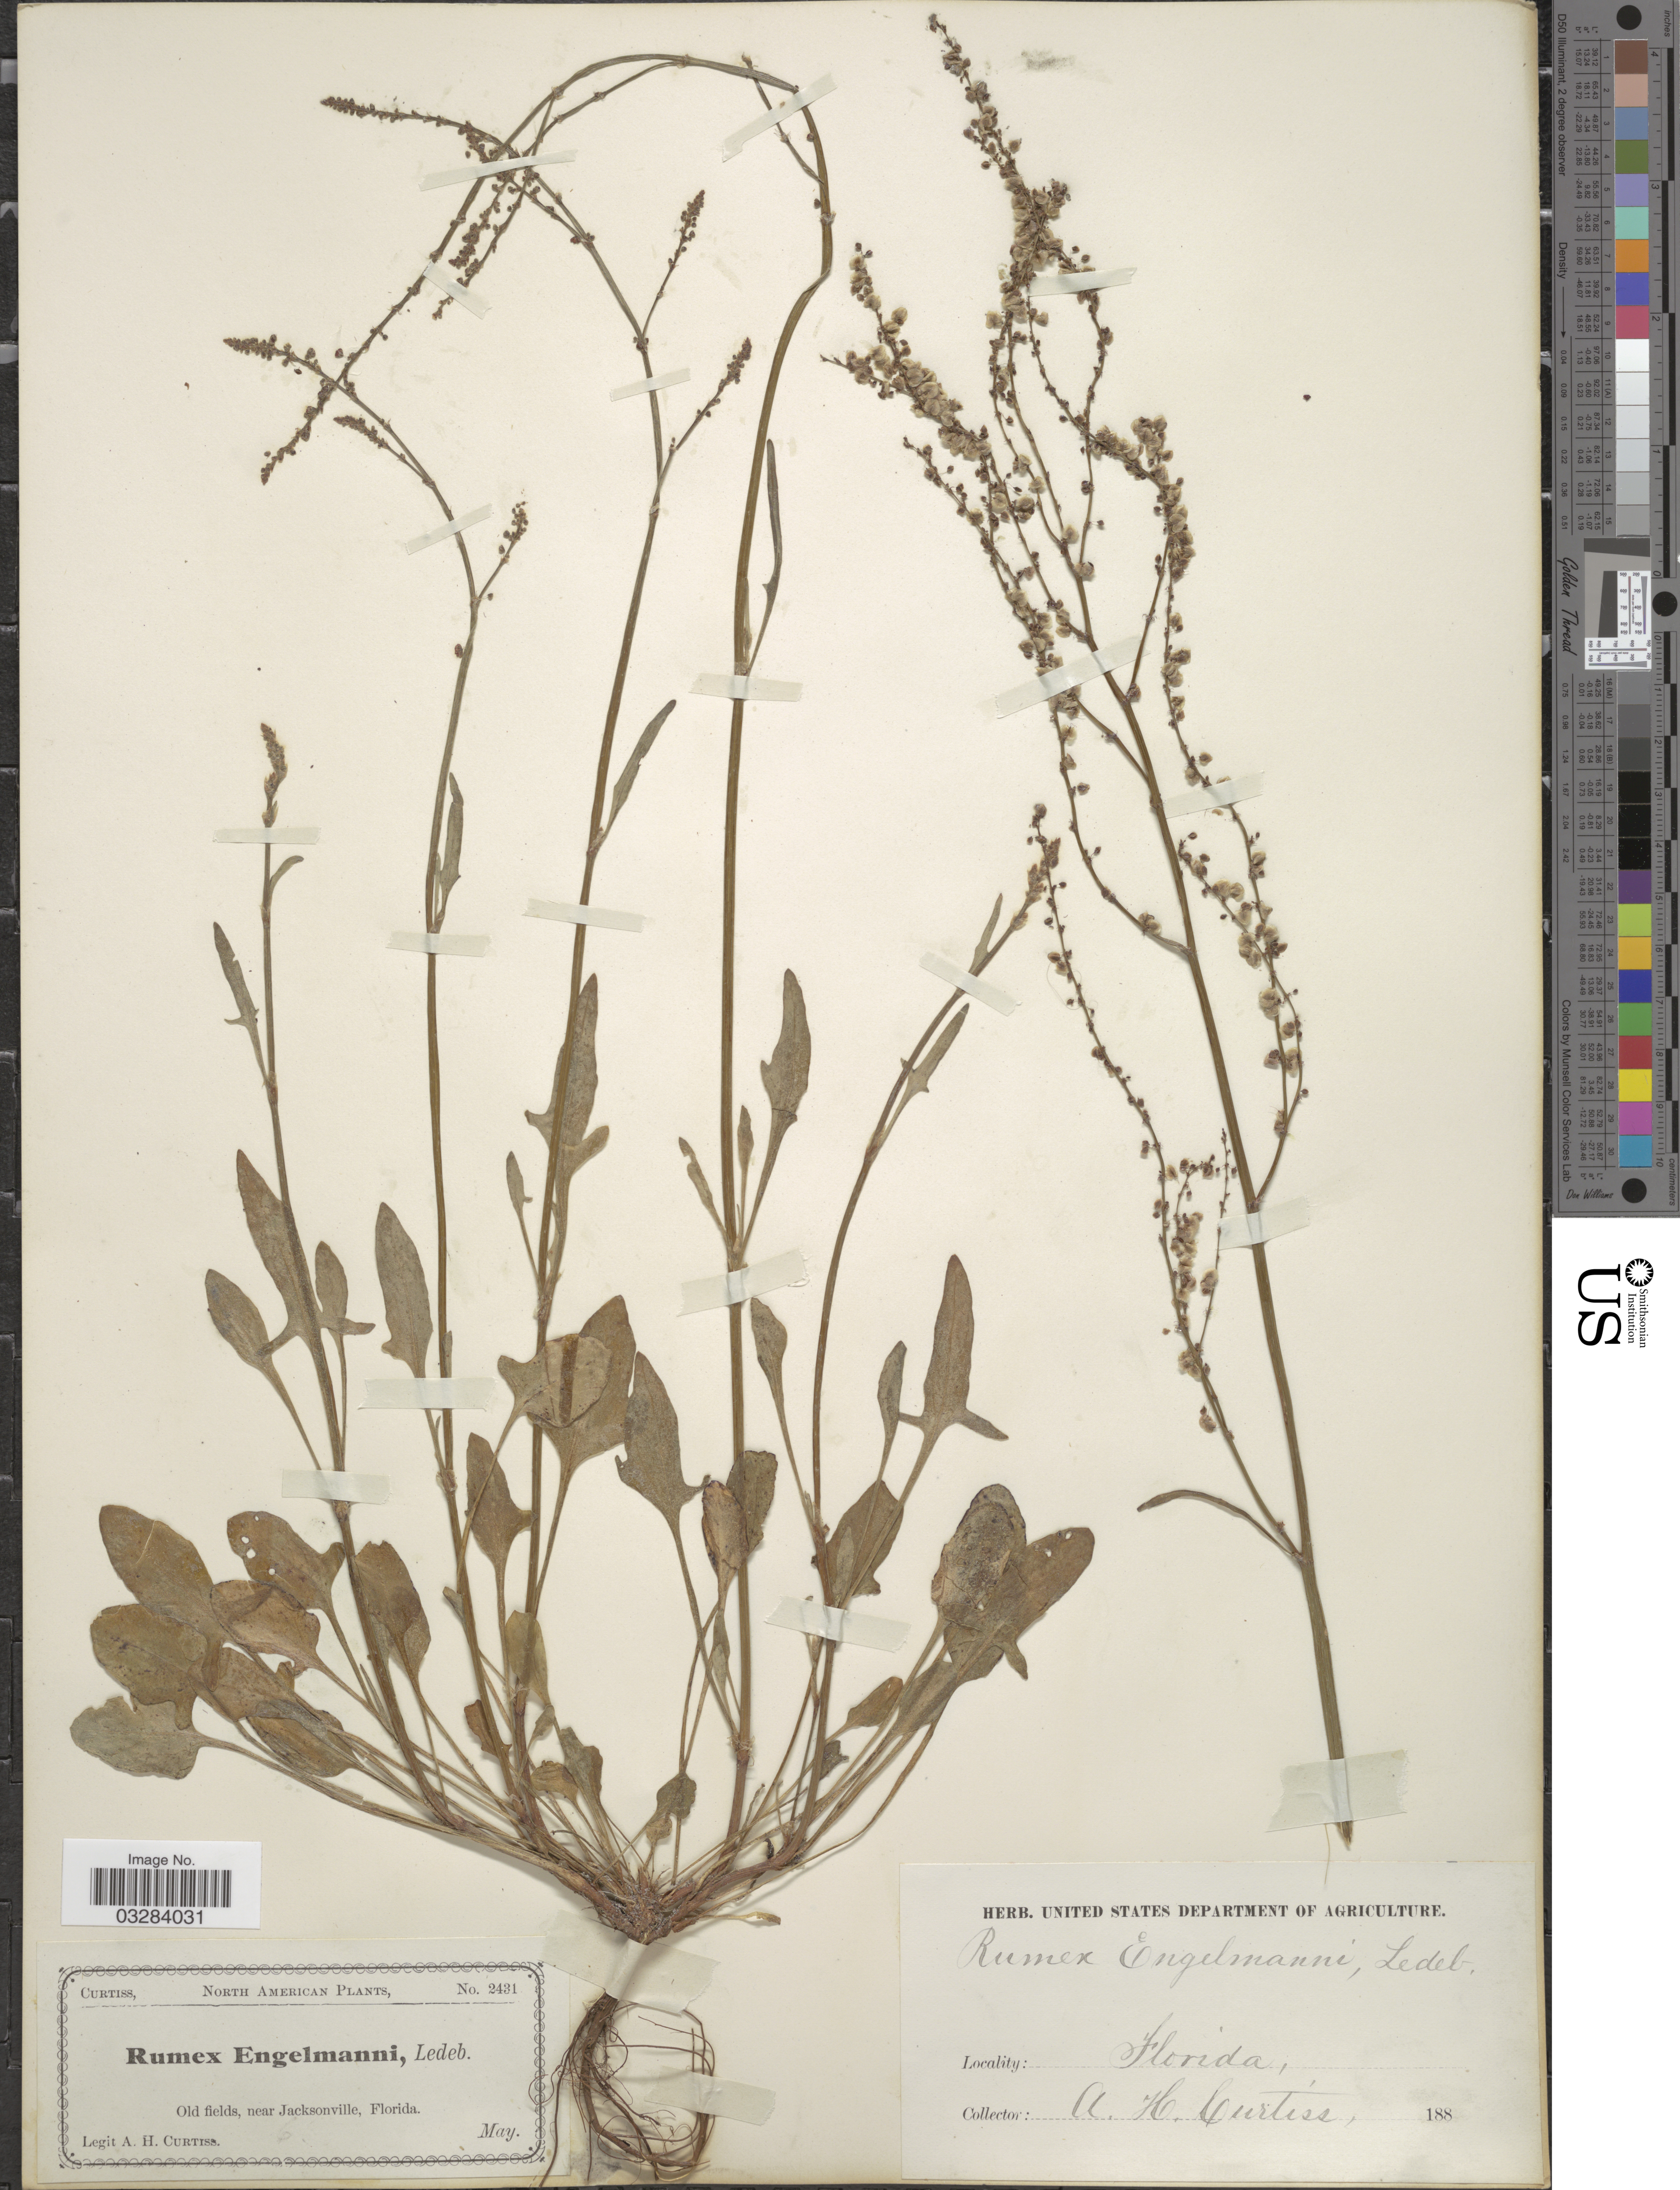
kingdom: Plantae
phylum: Tracheophyta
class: Magnoliopsida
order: Caryophyllales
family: Polygonaceae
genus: Rumex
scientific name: Rumex hastatulus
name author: Baldwin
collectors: A. H. Curtiss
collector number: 2431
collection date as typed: May 188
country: United States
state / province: Florida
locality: Old fields, near Jacksonville.